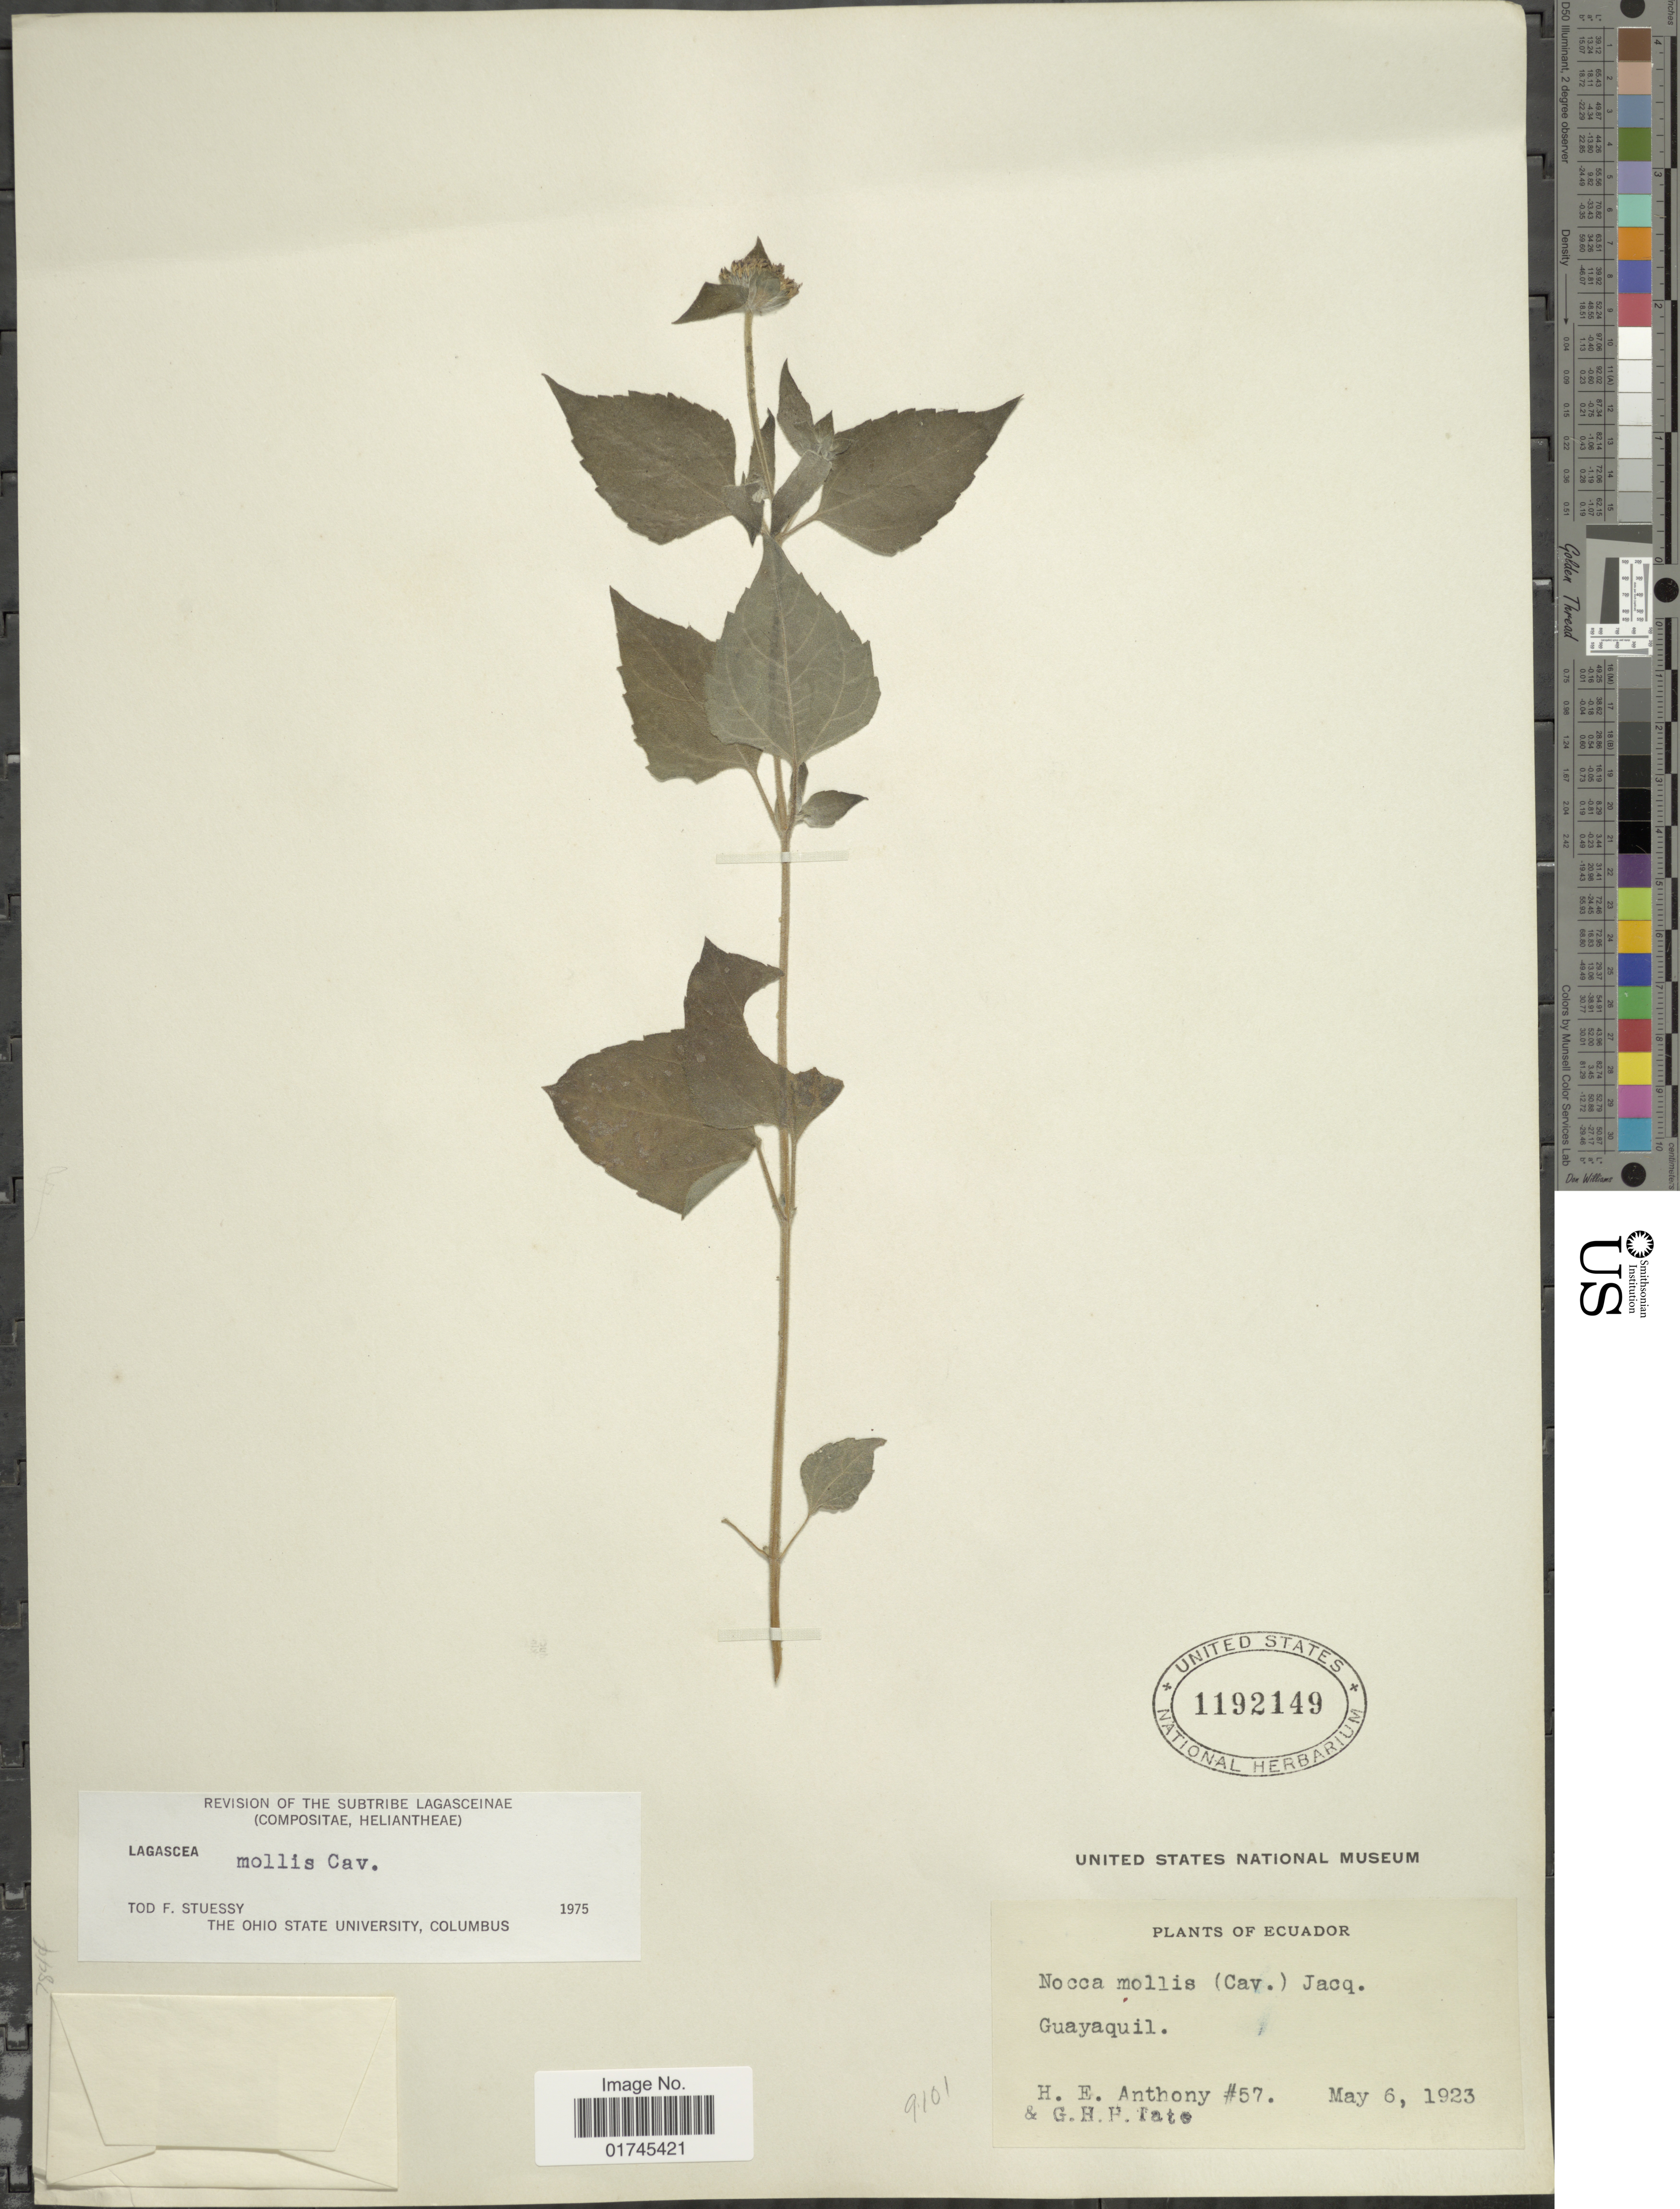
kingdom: Plantae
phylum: Tracheophyta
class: Magnoliopsida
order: Asterales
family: Asteraceae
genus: Lagascea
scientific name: Lagascea mollis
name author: Cav.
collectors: H. E. Anthony & G. H. H.Tate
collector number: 57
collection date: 1923-05-06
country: Ecuador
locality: Guayaquil.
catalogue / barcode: US 1192149